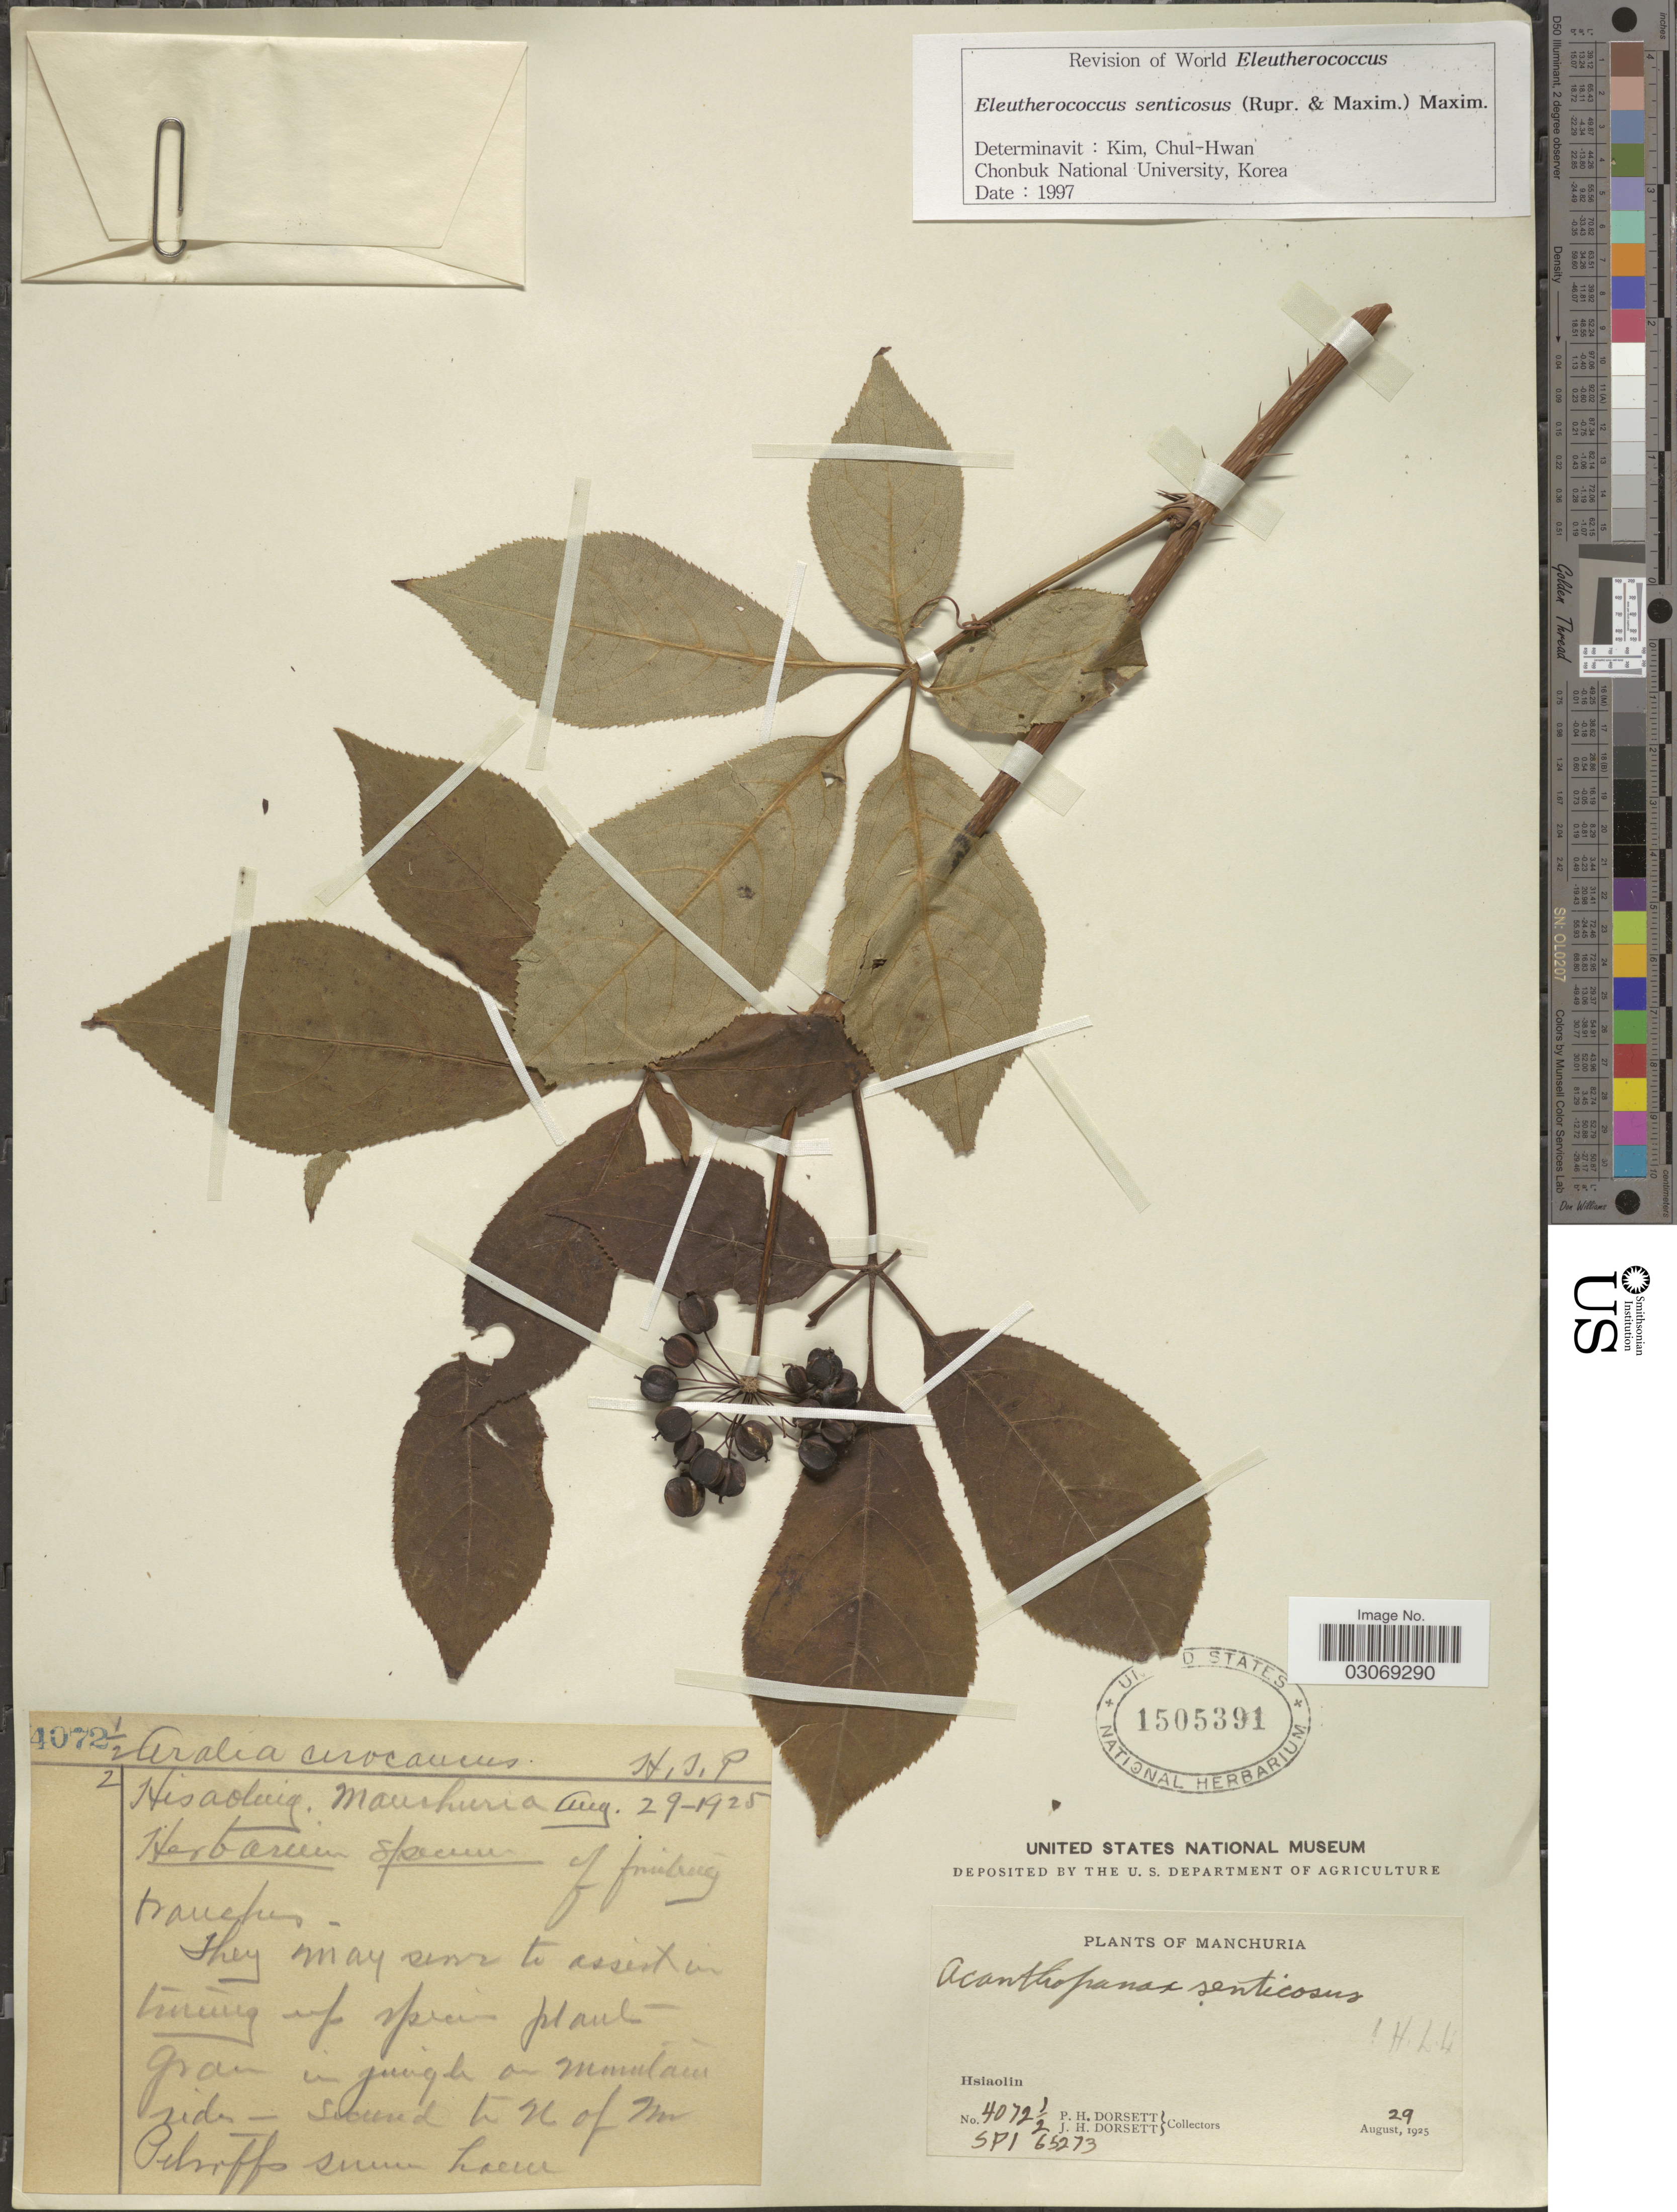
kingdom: Plantae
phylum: Tracheophyta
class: Magnoliopsida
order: Apiales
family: Araliaceae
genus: Eleutherococcus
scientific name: Eleutherococcus senticosus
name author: (Rupr. & Maxim.) Maxim.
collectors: P. H. Dorsett & J. Dorsett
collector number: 4072½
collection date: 1925-05-29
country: China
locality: Hsiaolin. Manchuria.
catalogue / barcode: US 1505391